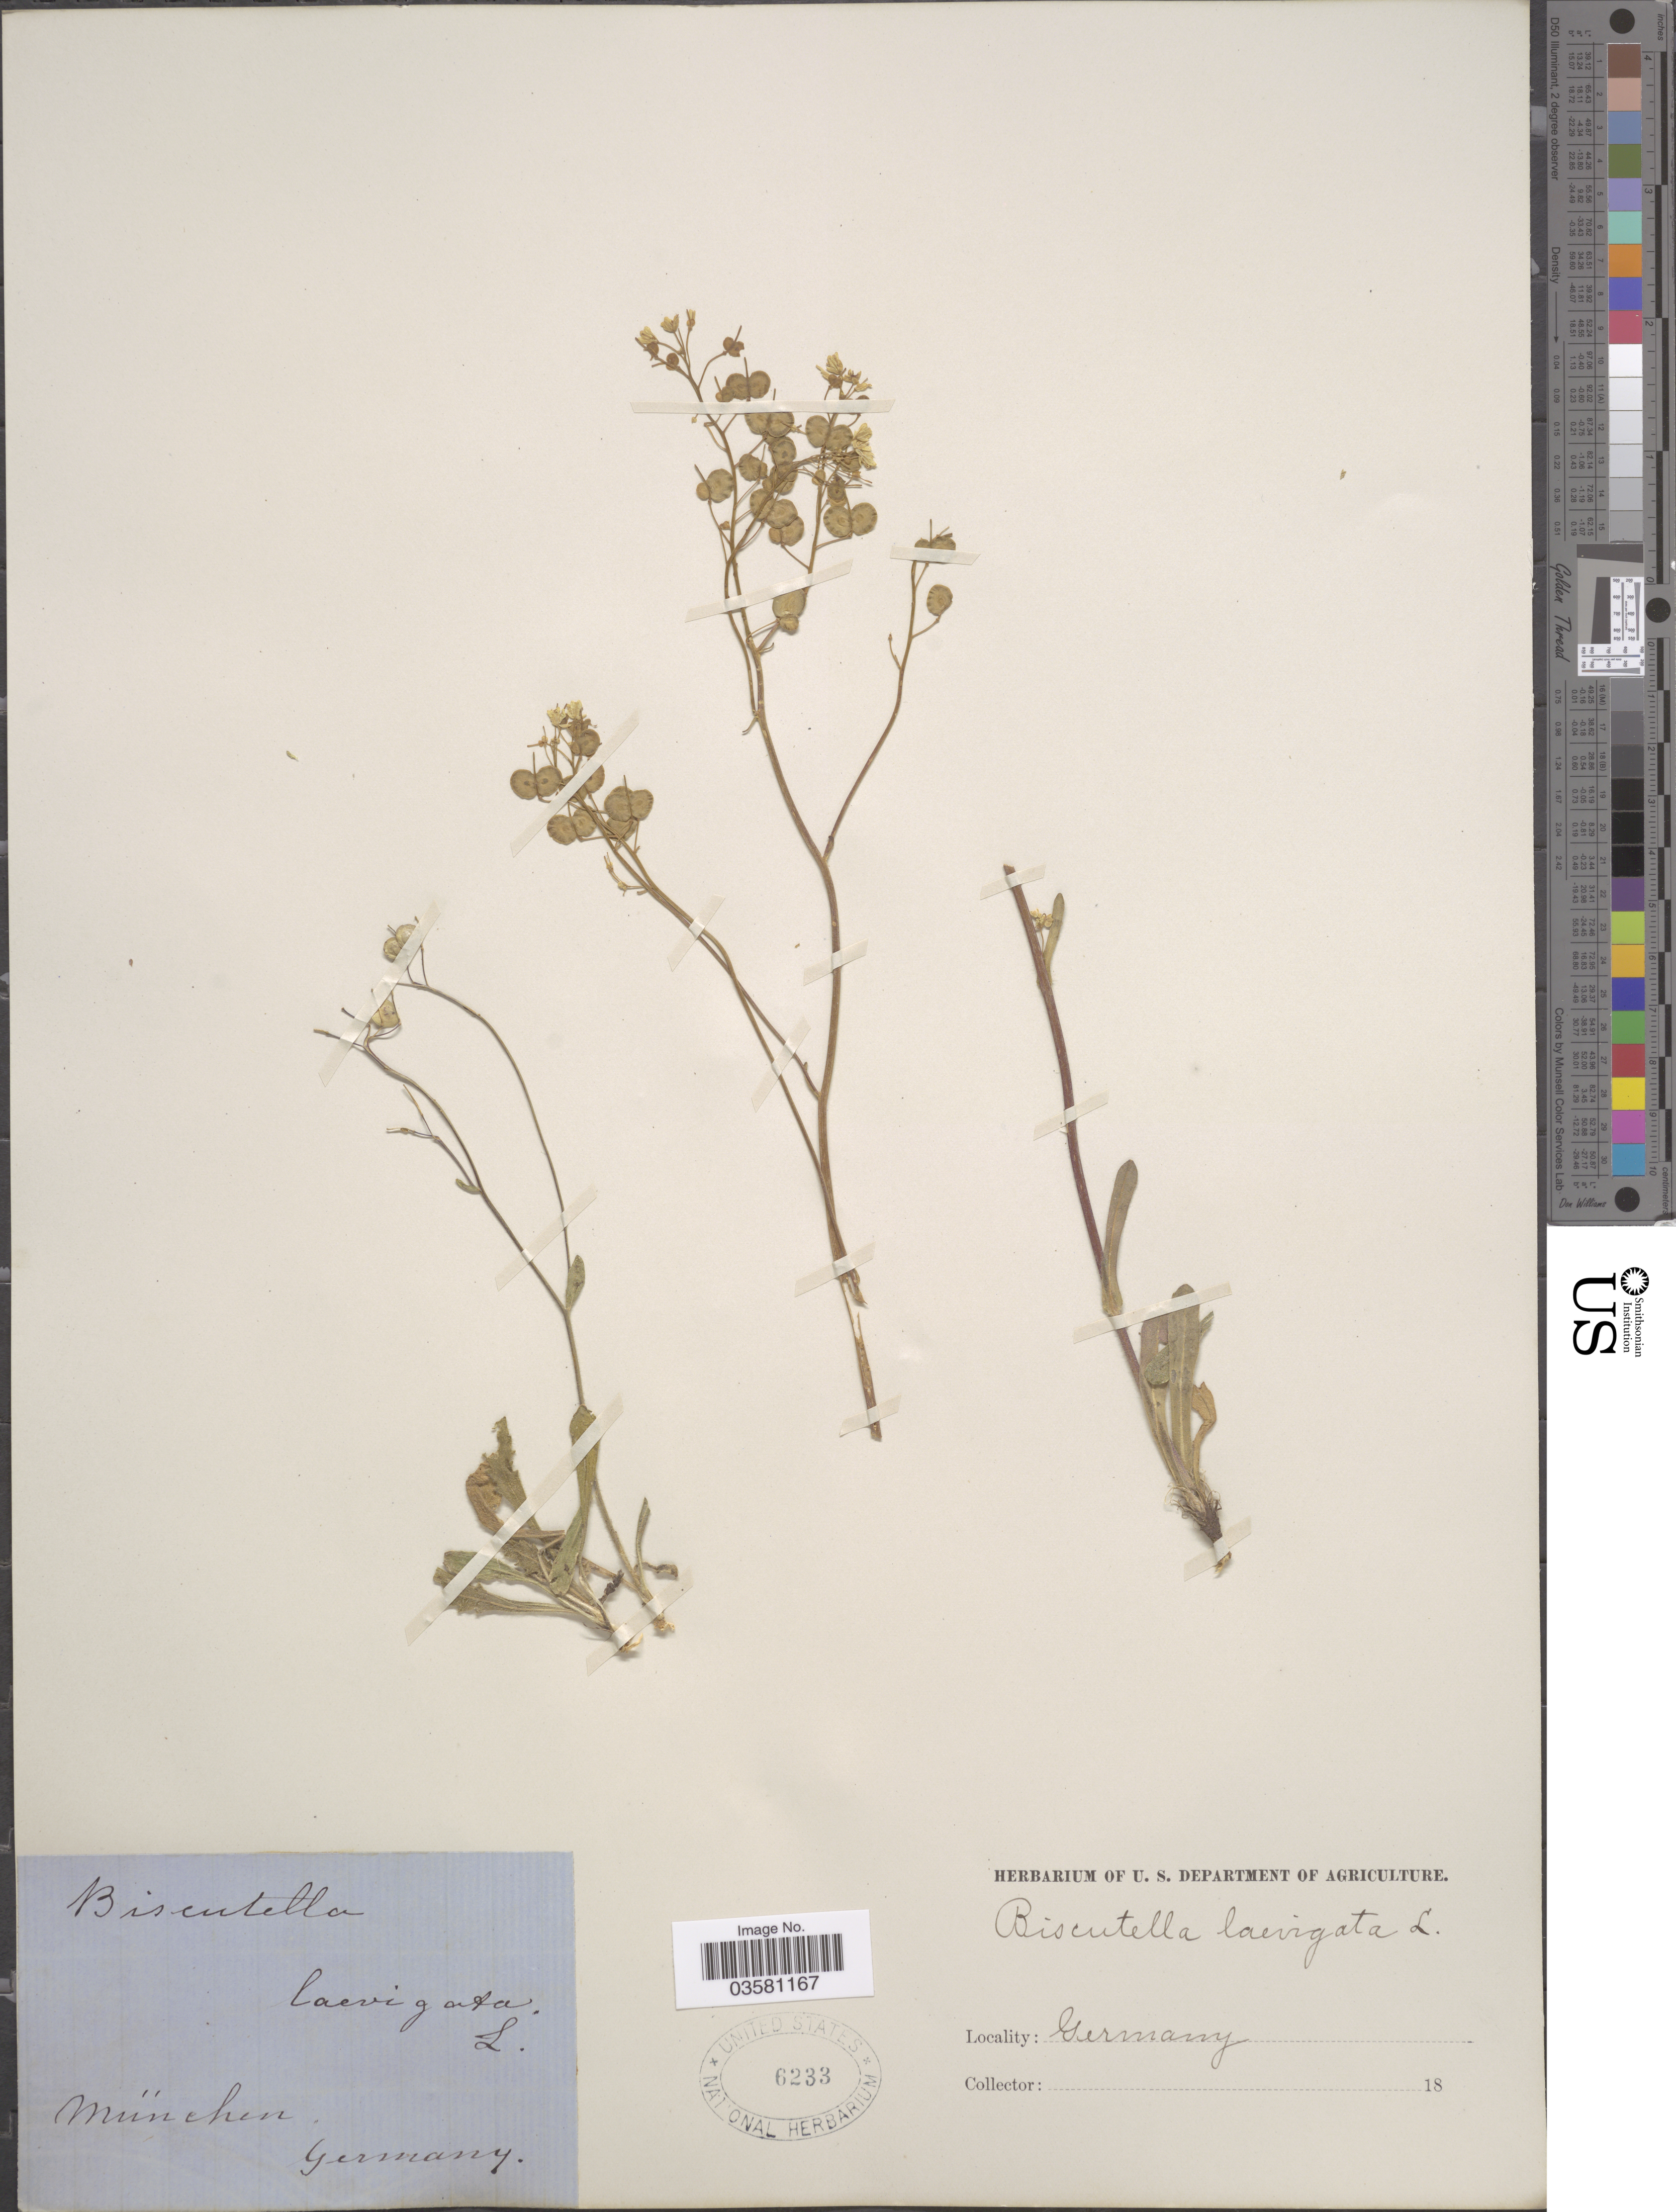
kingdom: Plantae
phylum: Tracheophyta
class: Magnoliopsida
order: Brassicales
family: Brassicaceae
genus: Biscutella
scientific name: Biscutella laevigata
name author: L.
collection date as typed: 18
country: Germany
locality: München.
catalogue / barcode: US 6233